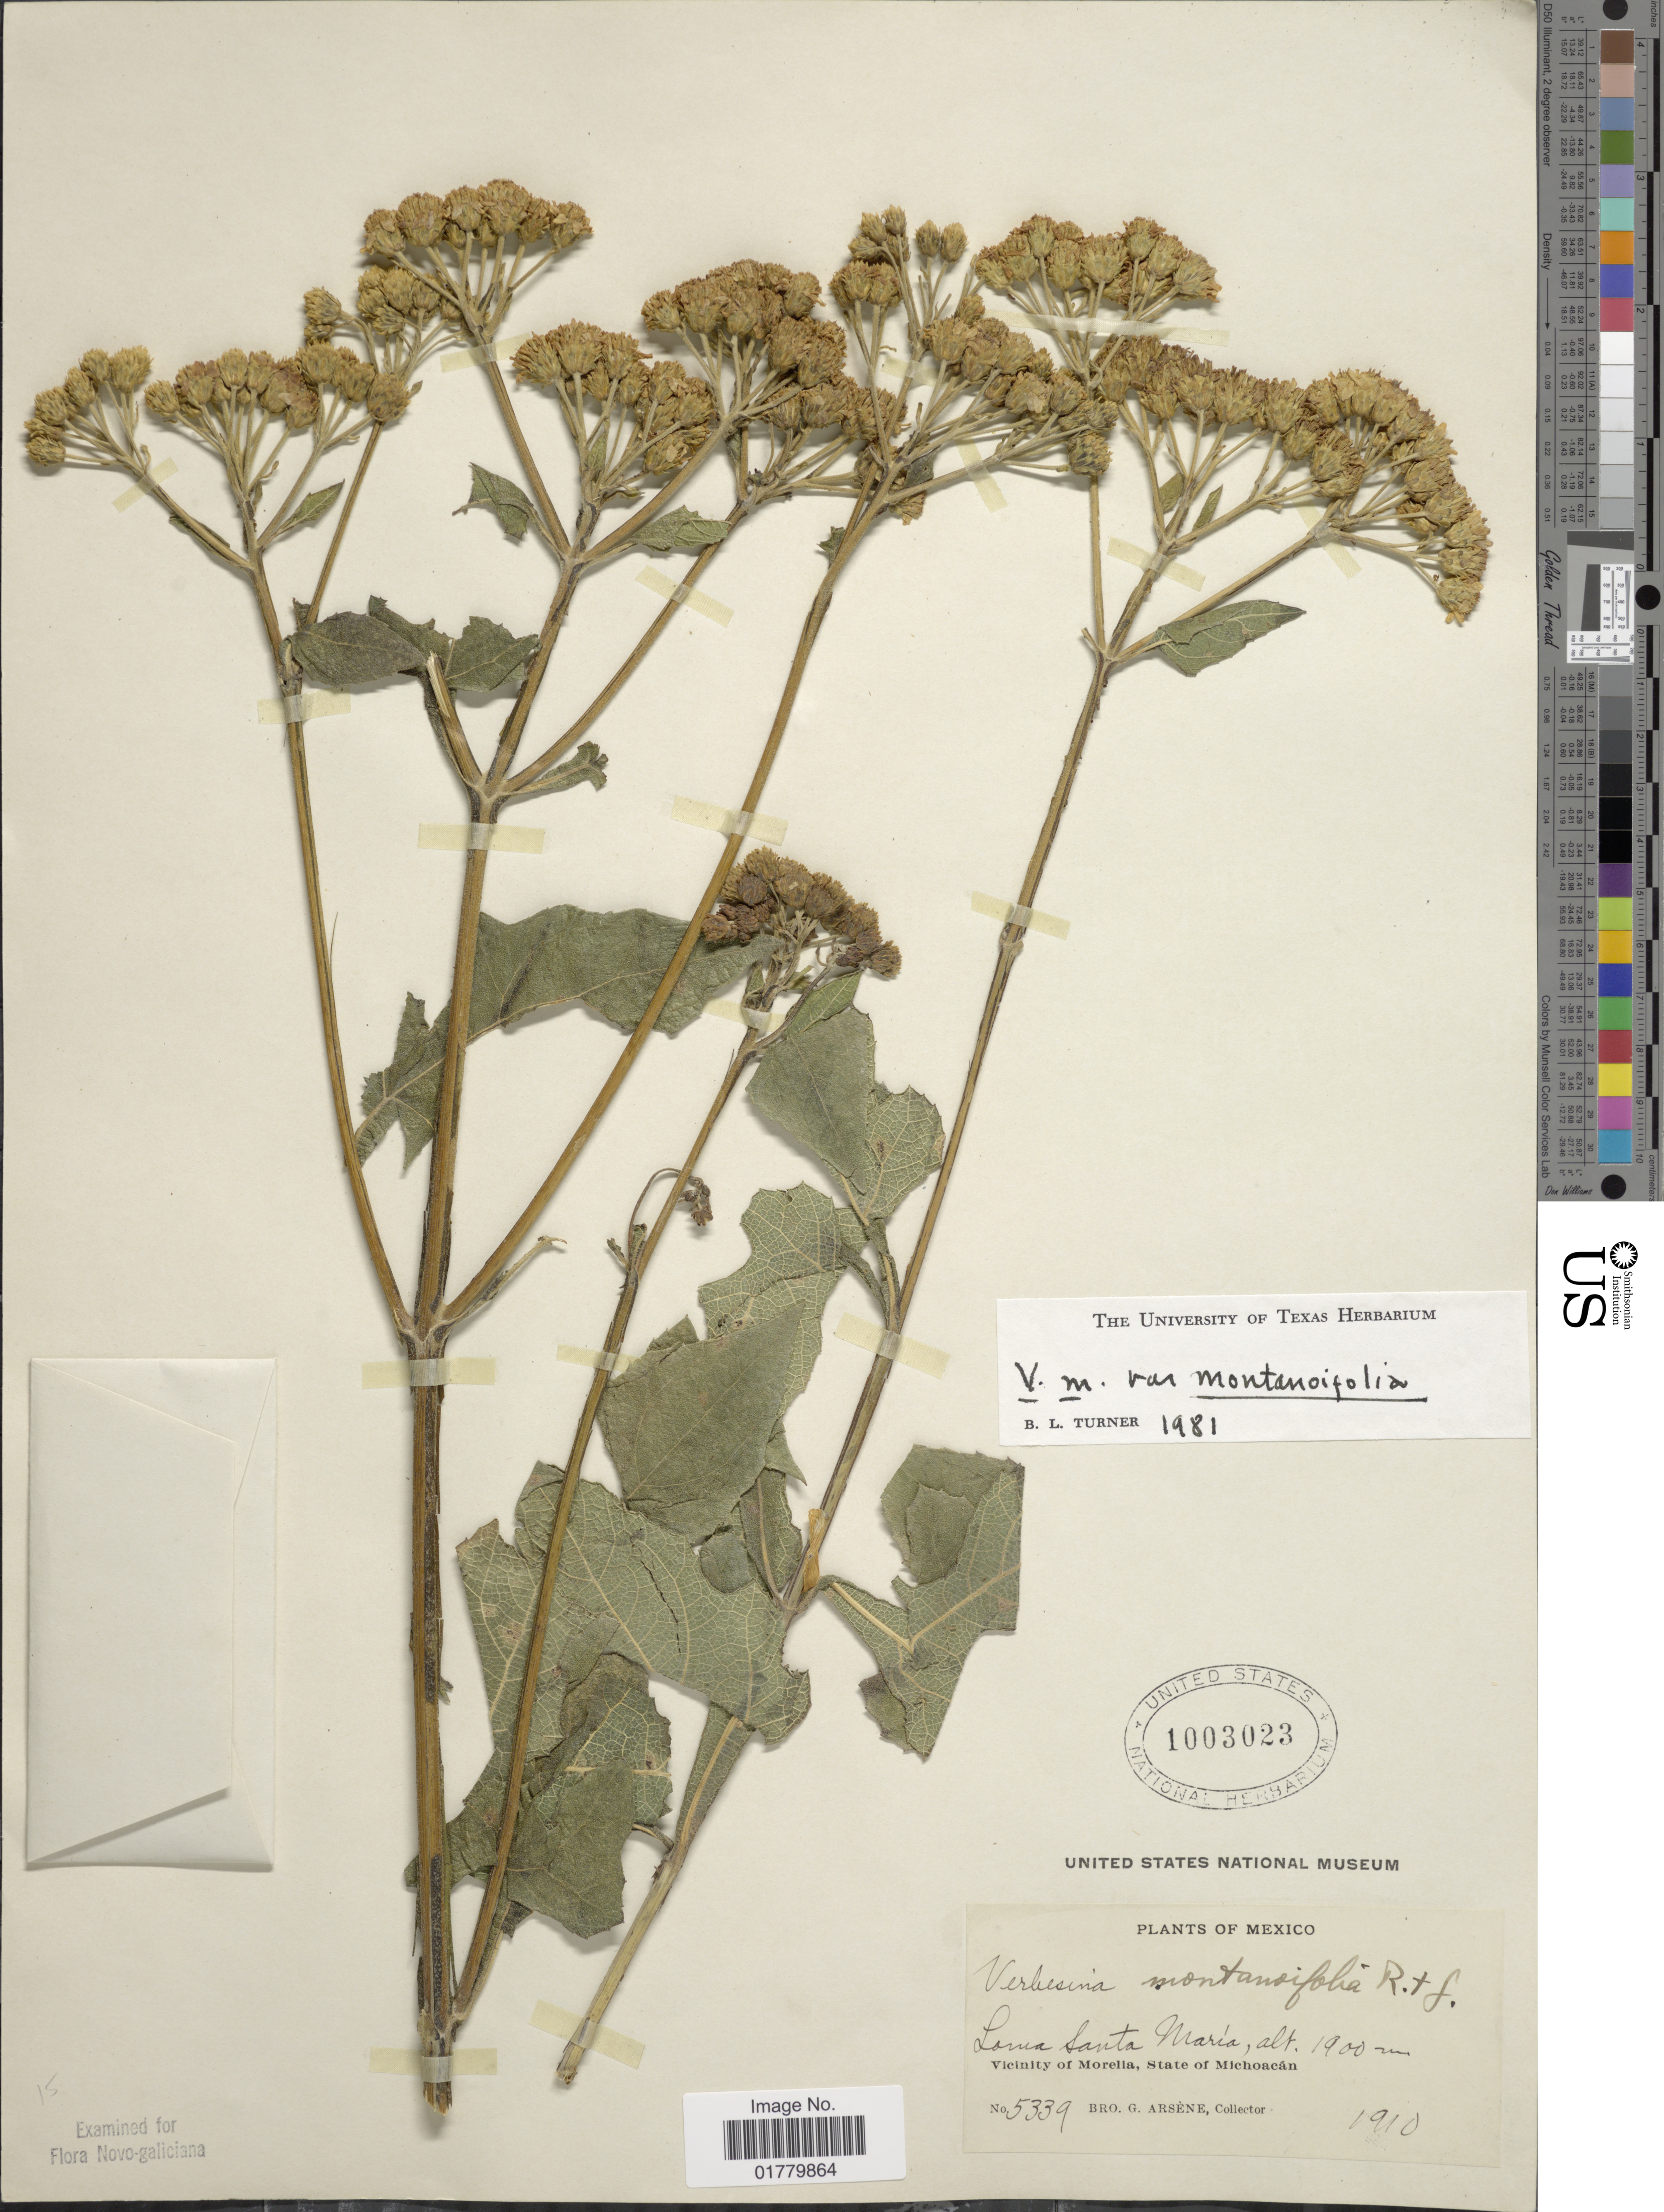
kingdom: Plantae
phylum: Tracheophyta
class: Magnoliopsida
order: Asterales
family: Asteraceae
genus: Verbesina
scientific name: Verbesina montanoifolia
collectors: Bro. G. Arsène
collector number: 5339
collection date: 1910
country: Mexico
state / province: Michoacán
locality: Loma Santa María, Vicinity of Morelia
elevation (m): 1900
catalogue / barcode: US 1003023